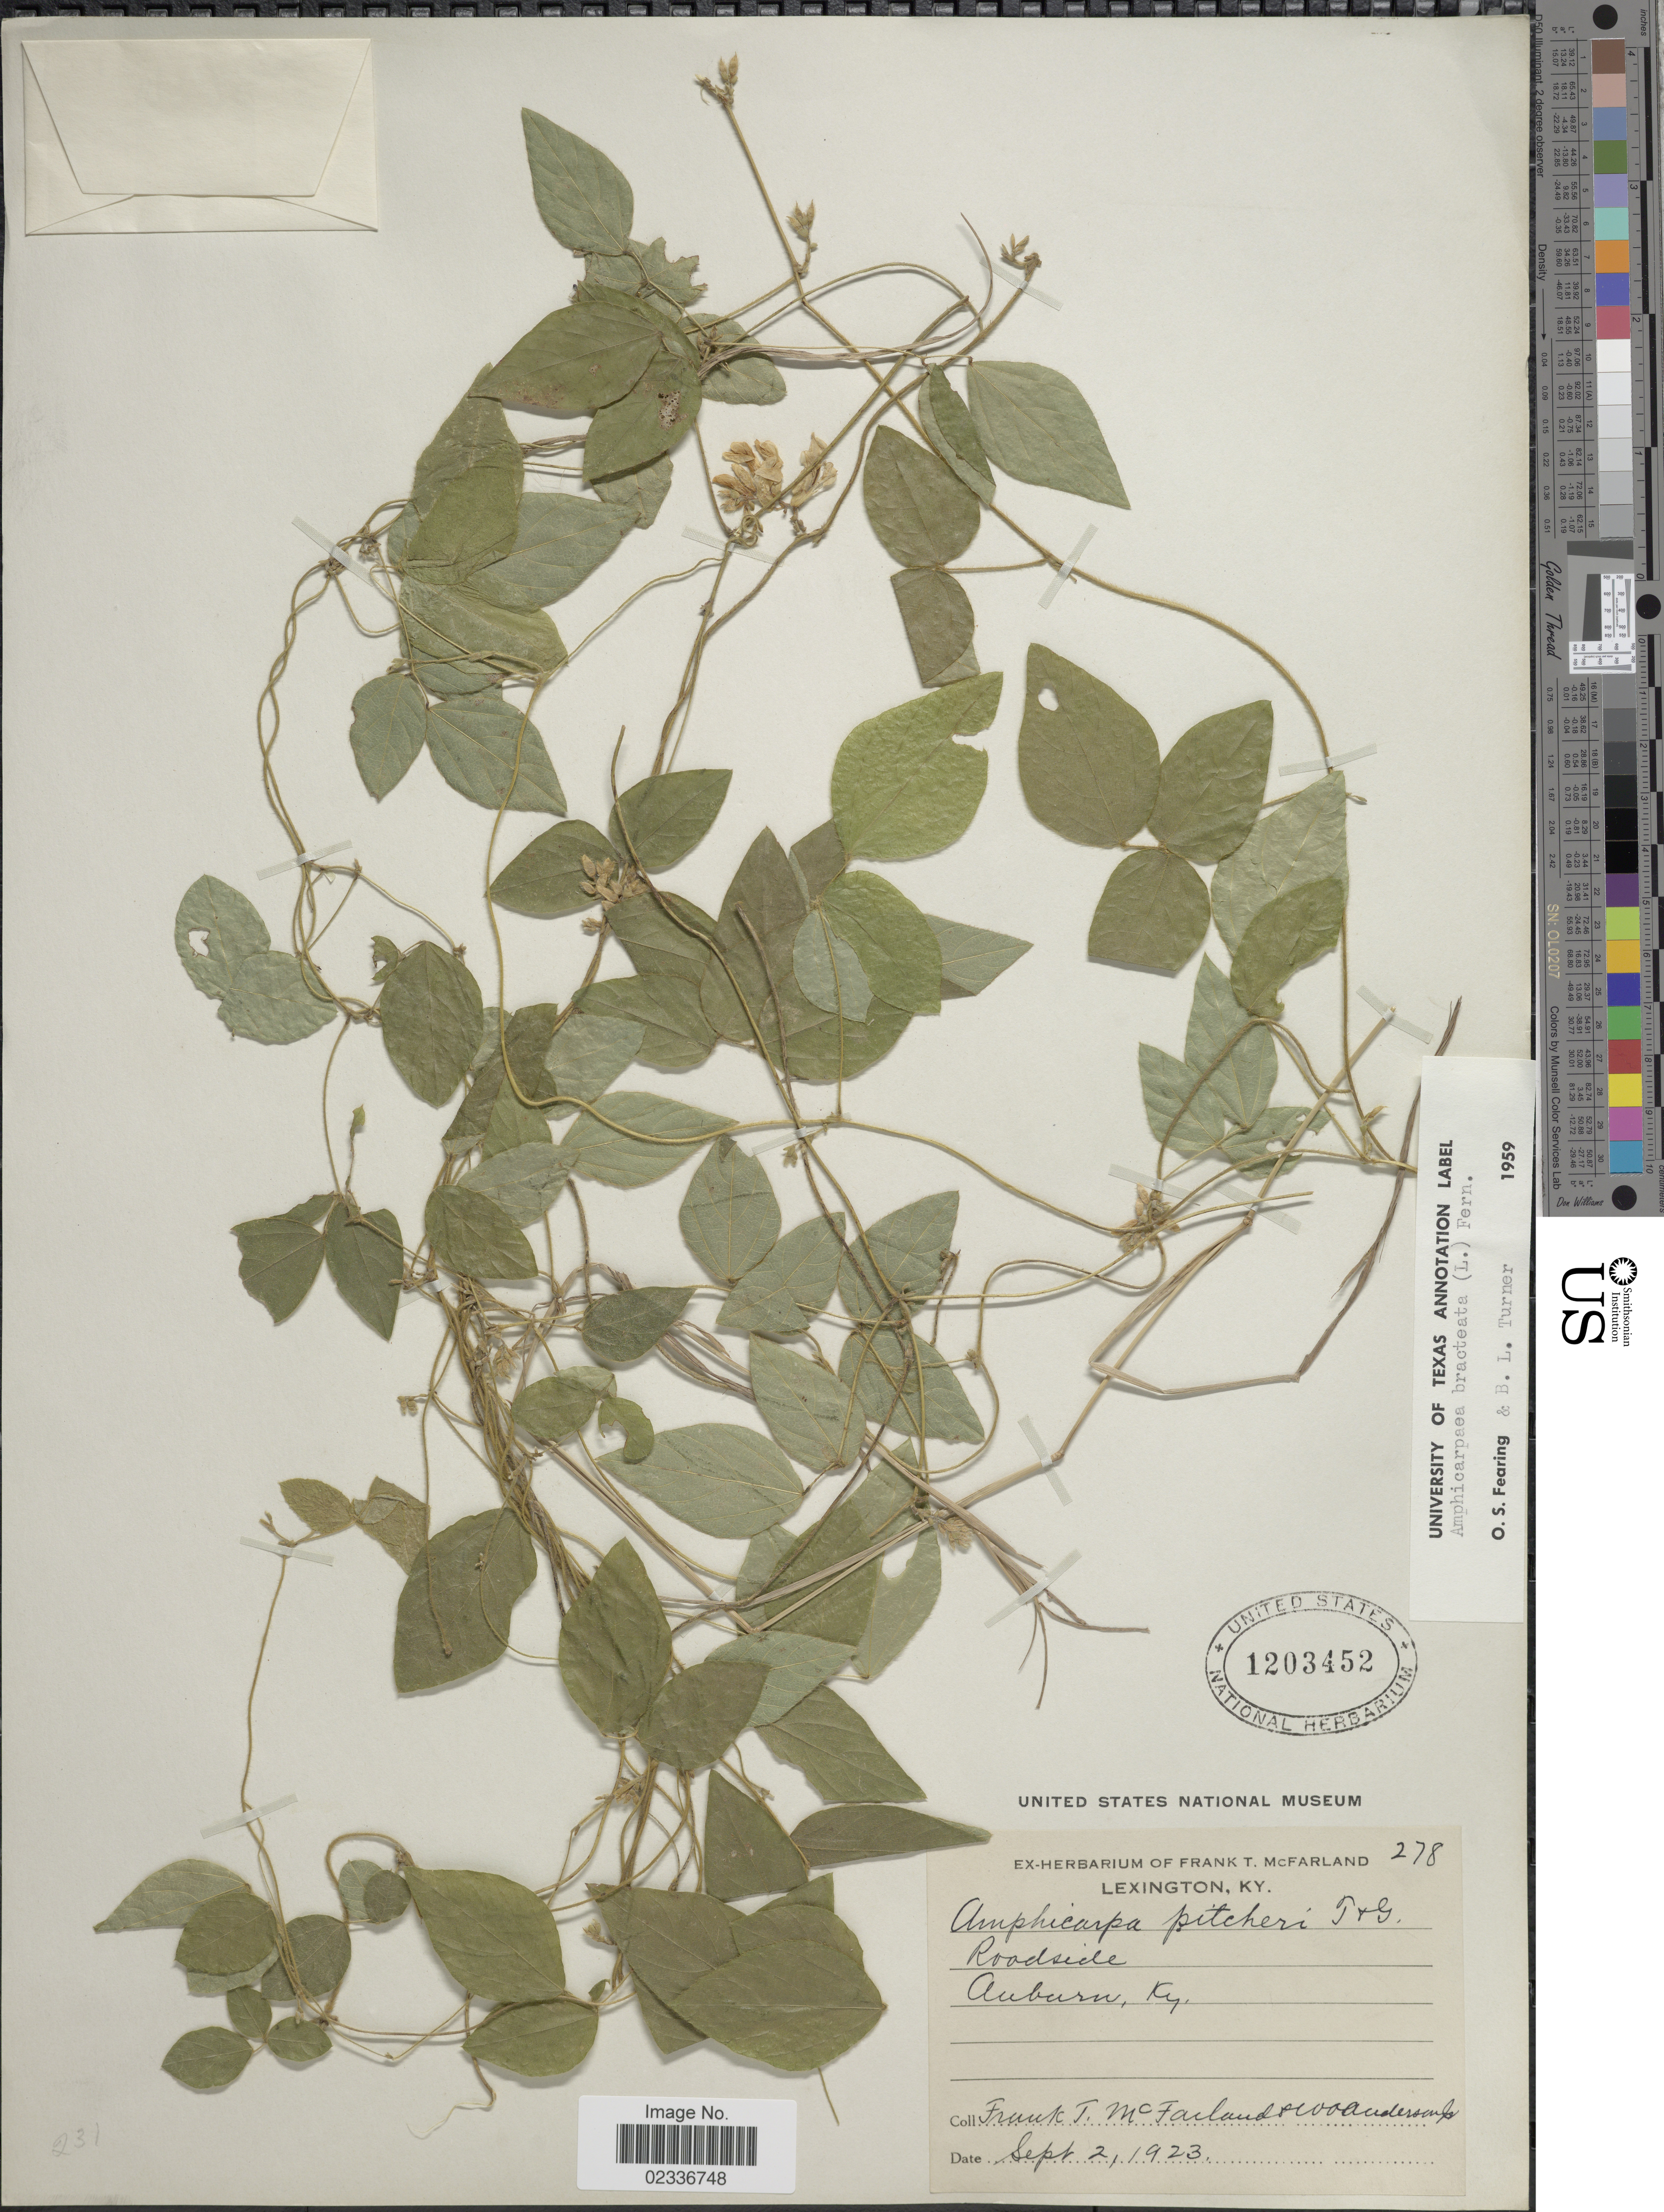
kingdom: Plantae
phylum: Tracheophyta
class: Magnoliopsida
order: Fabales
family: Fabaceae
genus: Amphicarpaea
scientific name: Amphicarpaea bracteata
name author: (L.) Fernald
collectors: F. McFarland & W. A. Anderson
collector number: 278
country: United States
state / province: Kentucky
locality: Roadside, Auburn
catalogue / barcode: US 1203452